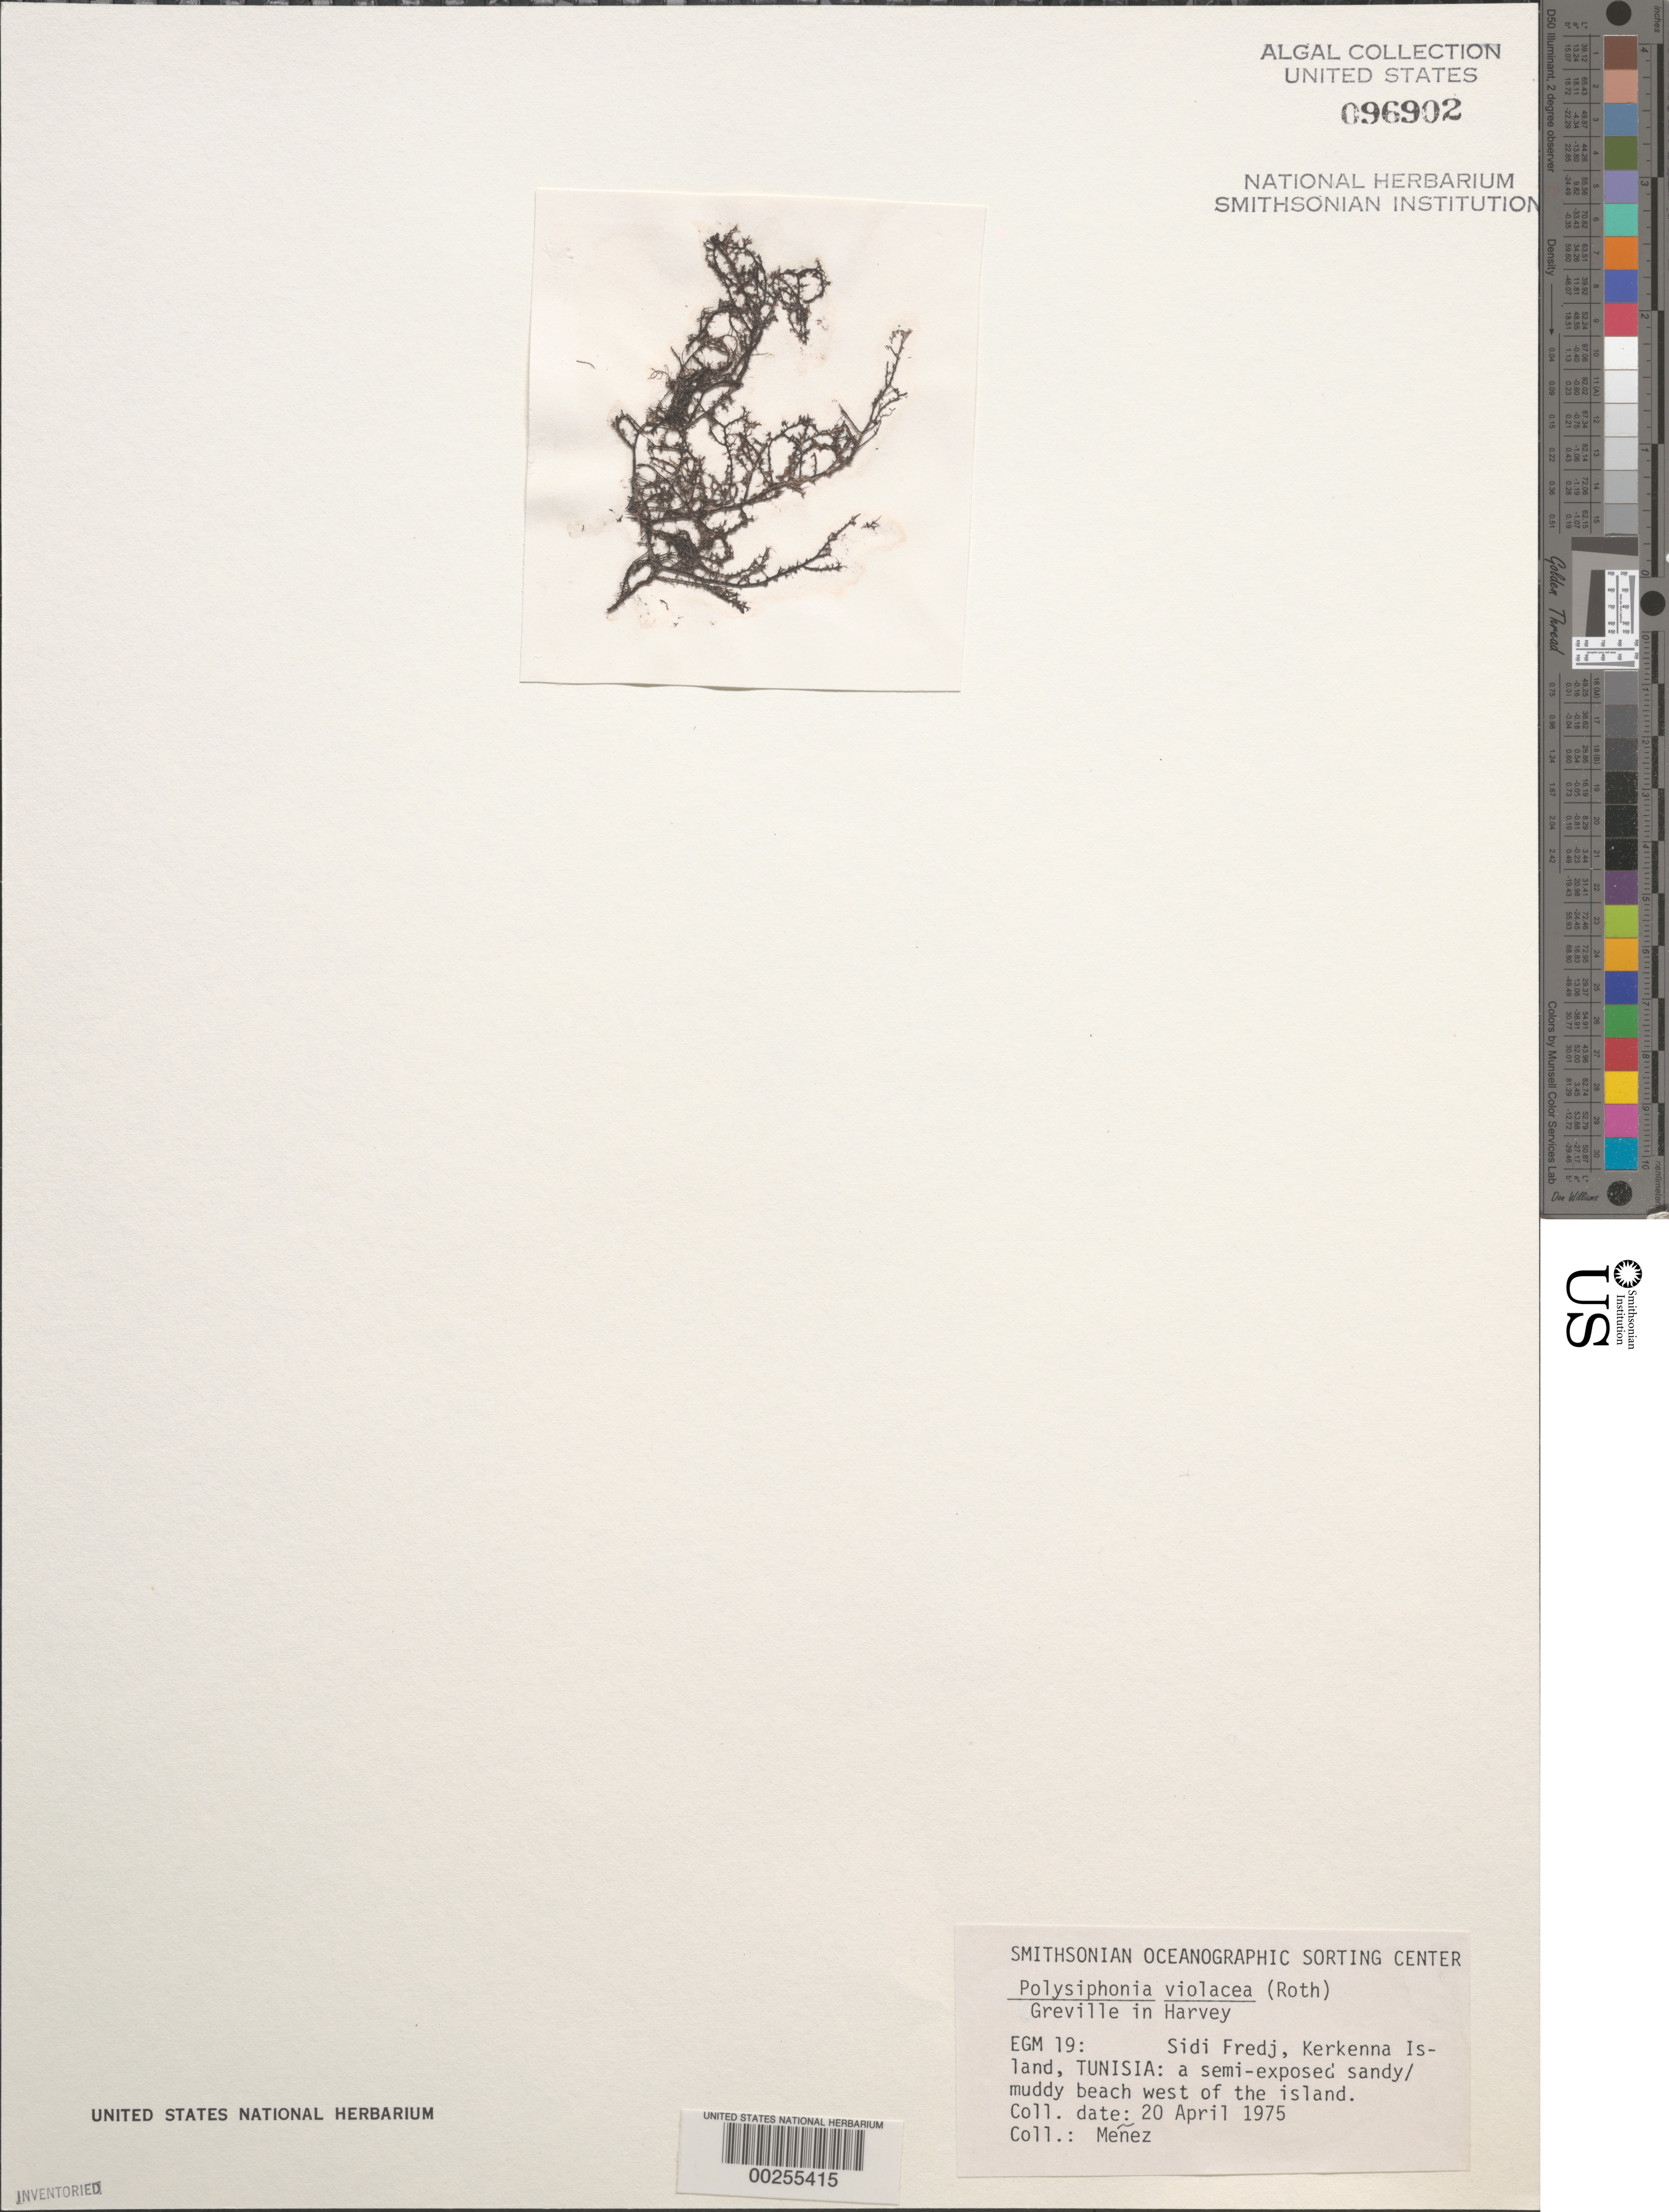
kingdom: Plantae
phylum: Rhodophyta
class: Florideophyceae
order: Ceramiales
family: Rhodomelaceae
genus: Vertebrata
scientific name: Vertebrata fucoides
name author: (Hudson) Kuntze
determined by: Algae name updating Project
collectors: Meñez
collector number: EGM 19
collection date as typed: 20 Apr 1975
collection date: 1975-04-20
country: Tunisia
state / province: Sfax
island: Kerkenna Island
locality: Sidi Fredj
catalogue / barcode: US 96902